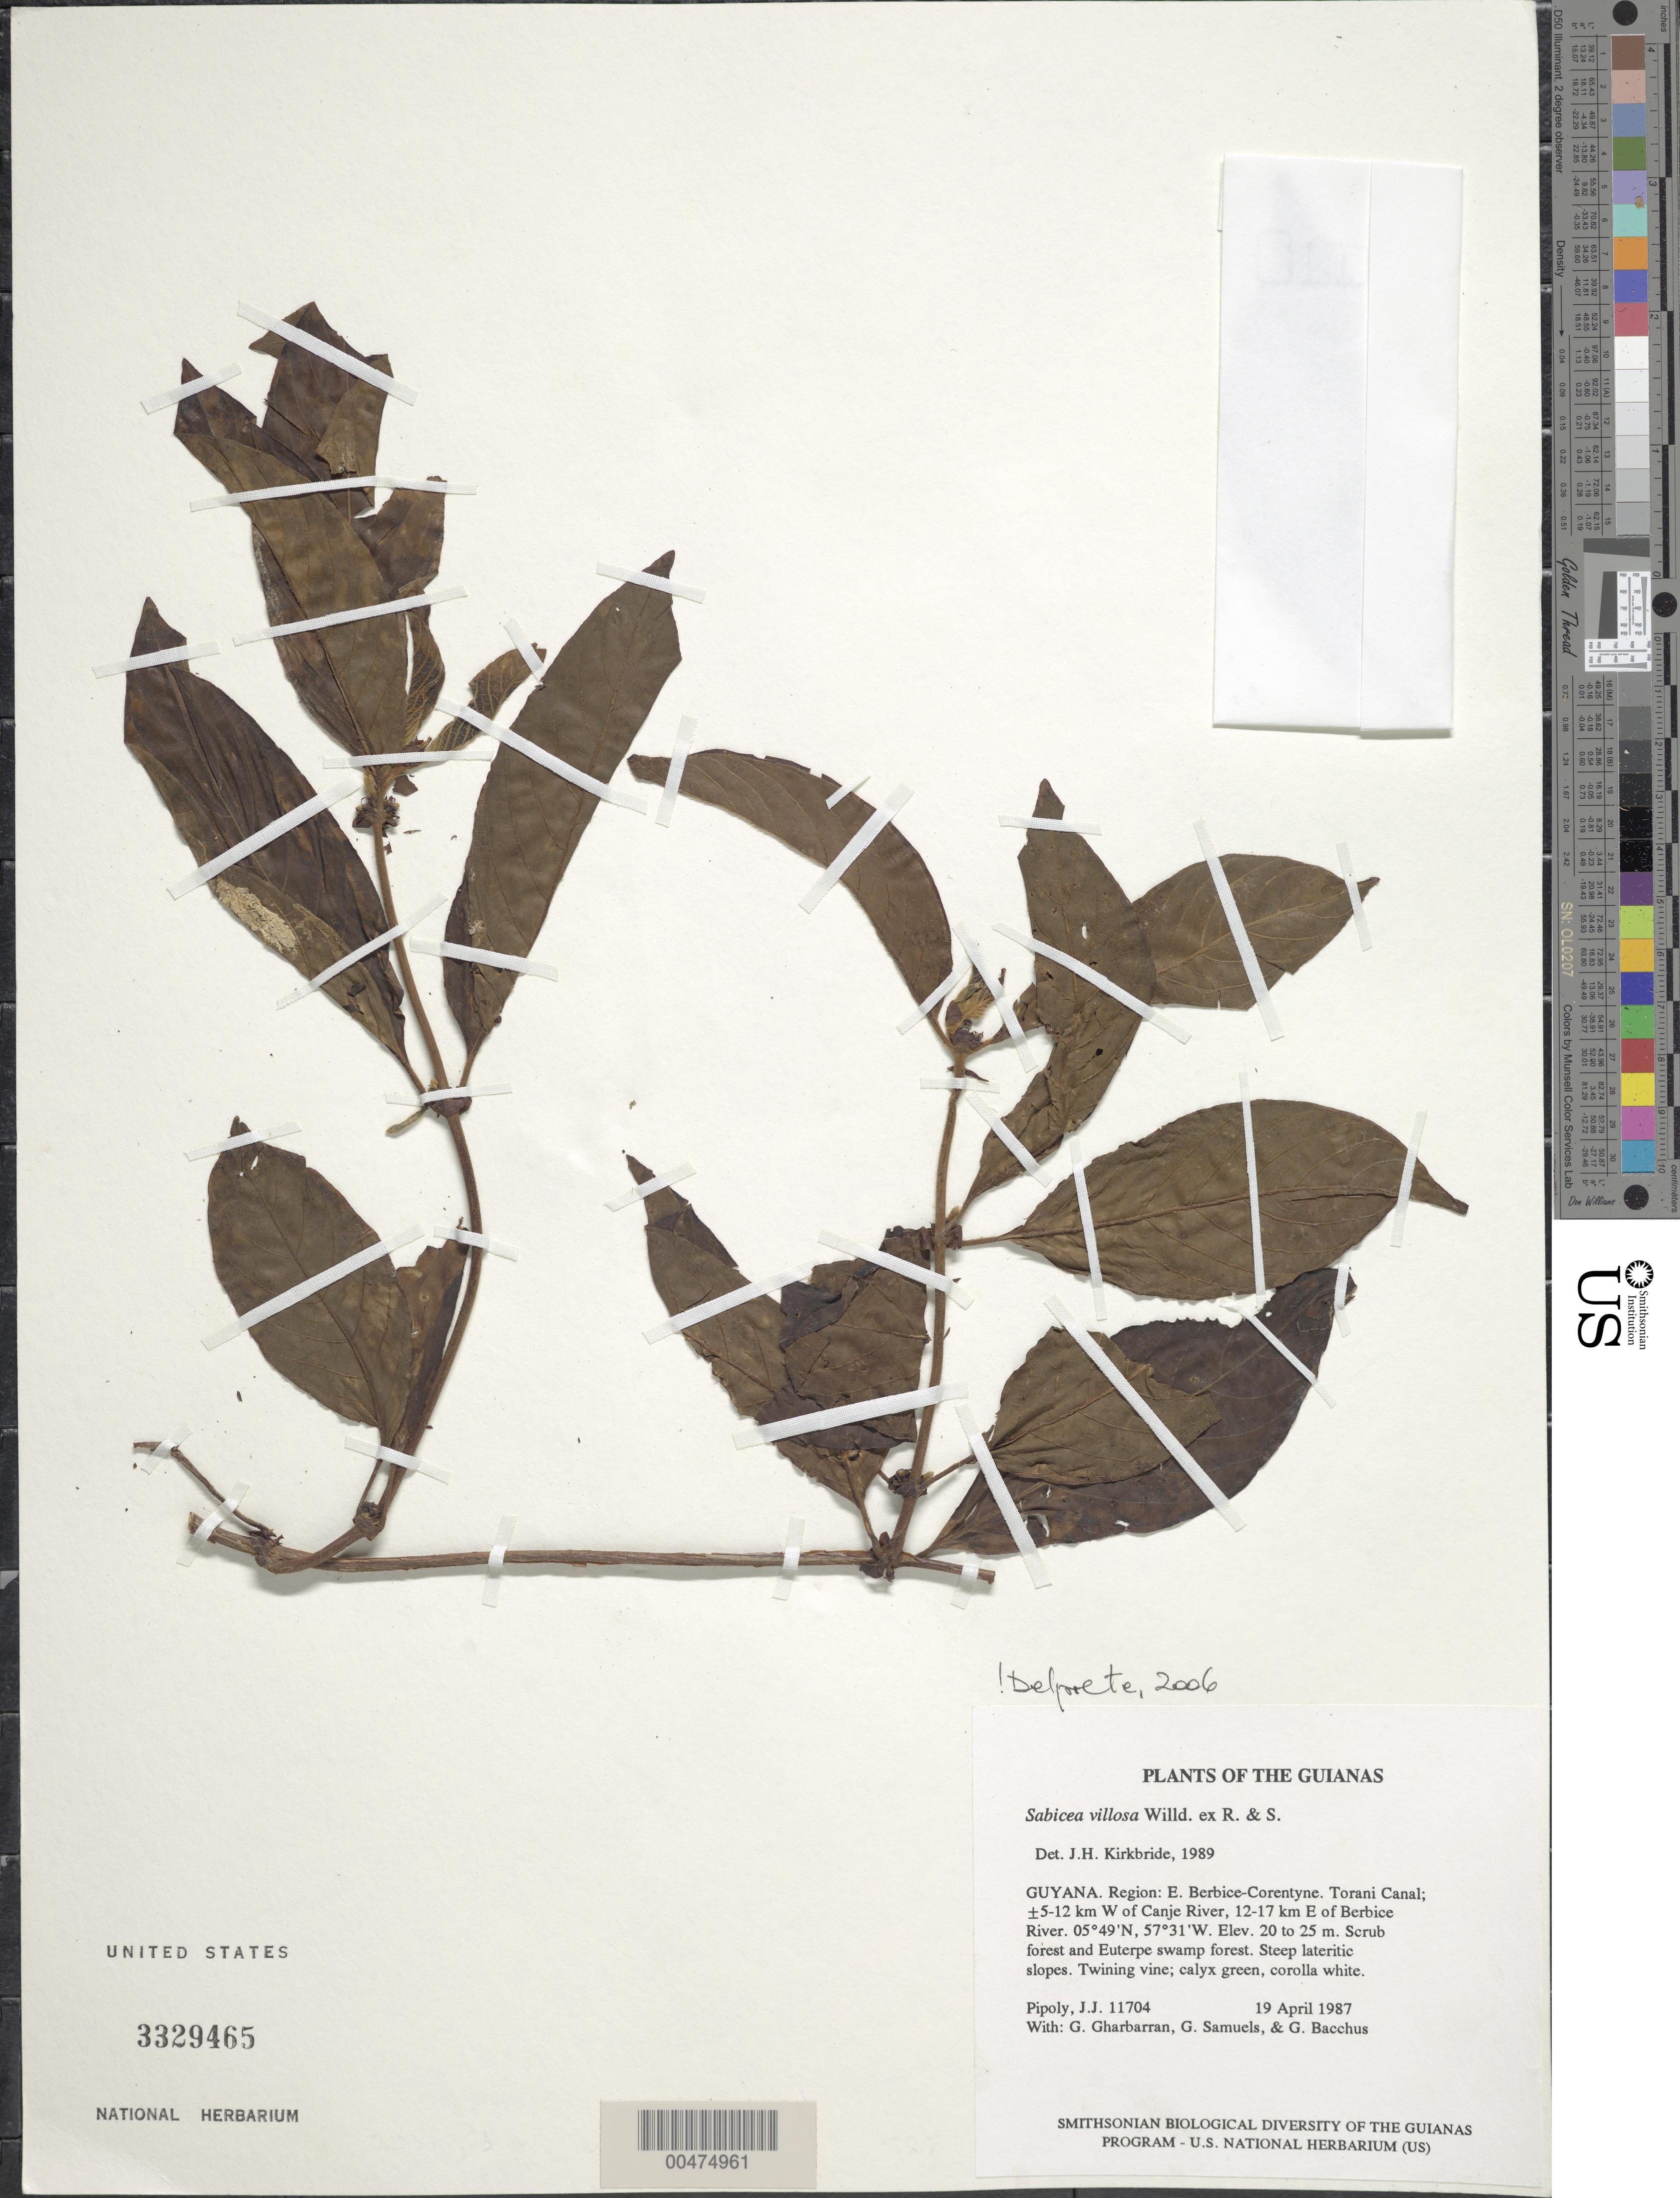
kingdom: Plantae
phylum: Tracheophyta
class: Magnoliopsida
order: Gentianales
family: Rubiaceae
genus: Sabicea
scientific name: Sabicea villosa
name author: Willd. ex Roem. & Schult.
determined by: Delprete, P. G., Herb. de Guyane Cay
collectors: J. J. Pipoly, G. Gharbarran, G. Samuels & G. Bacchus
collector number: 11704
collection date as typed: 19 April 1987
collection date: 1987-04-19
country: Guyana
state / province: E. Berbice-Corentyne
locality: Torani Canal; ±5-12 km W of Canje River, 12-17 km E of Berbice River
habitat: Scrub forest and Euterpe Swamp forestSteep lateritic slopes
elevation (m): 20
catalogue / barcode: US 3329465